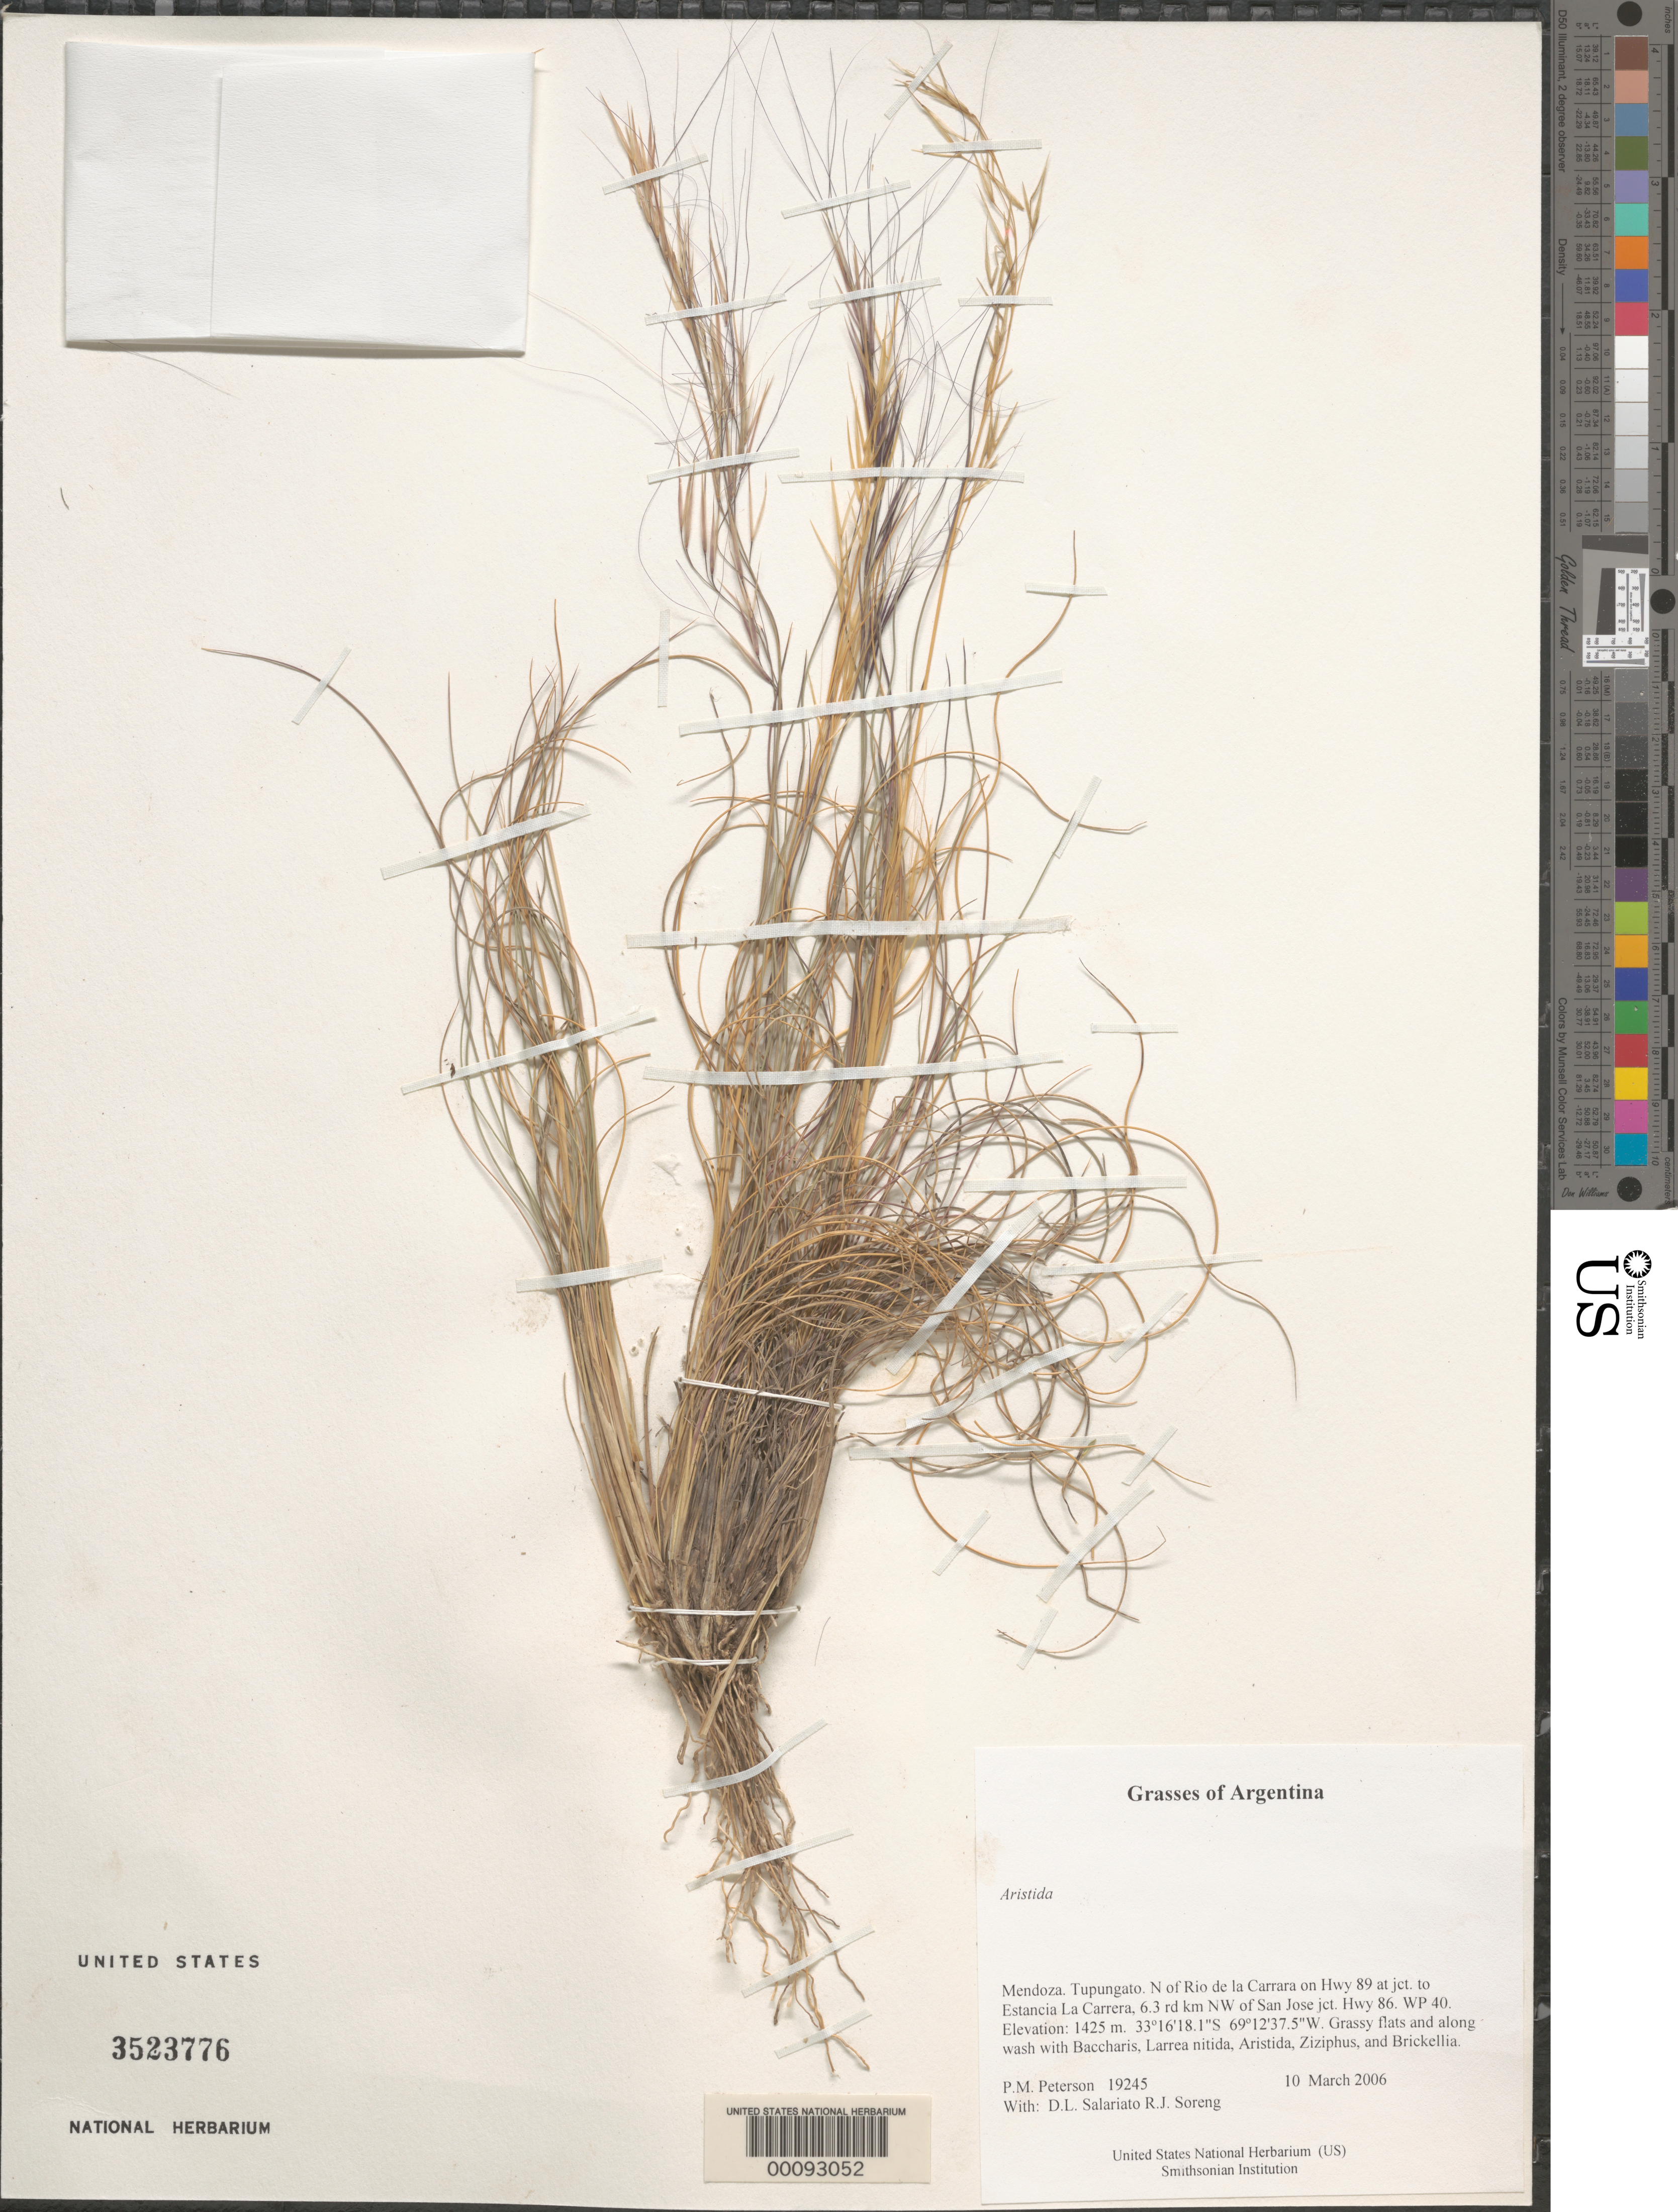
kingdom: Plantae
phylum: Tracheophyta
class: Liliopsida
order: Poales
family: Poaceae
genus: Aristida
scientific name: Aristida sp.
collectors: P. M. Peterson, R. J. Soreng, D. Salariato & A. Panizza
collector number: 19245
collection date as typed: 10 Mar 2006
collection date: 2006-03-10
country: Argentina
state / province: Mendoza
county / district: Tupungato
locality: N of Rio de la Carrara on Hwy 89 at jct. to Estancia La Carrera, 6.3 rd km NW of San Jose jct. Hwy 86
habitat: Grassy flats and along wash with Baccharis, Larrea nitida, Aristida, Ziziphus, and Brickellia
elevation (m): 1425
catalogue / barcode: US 3523776